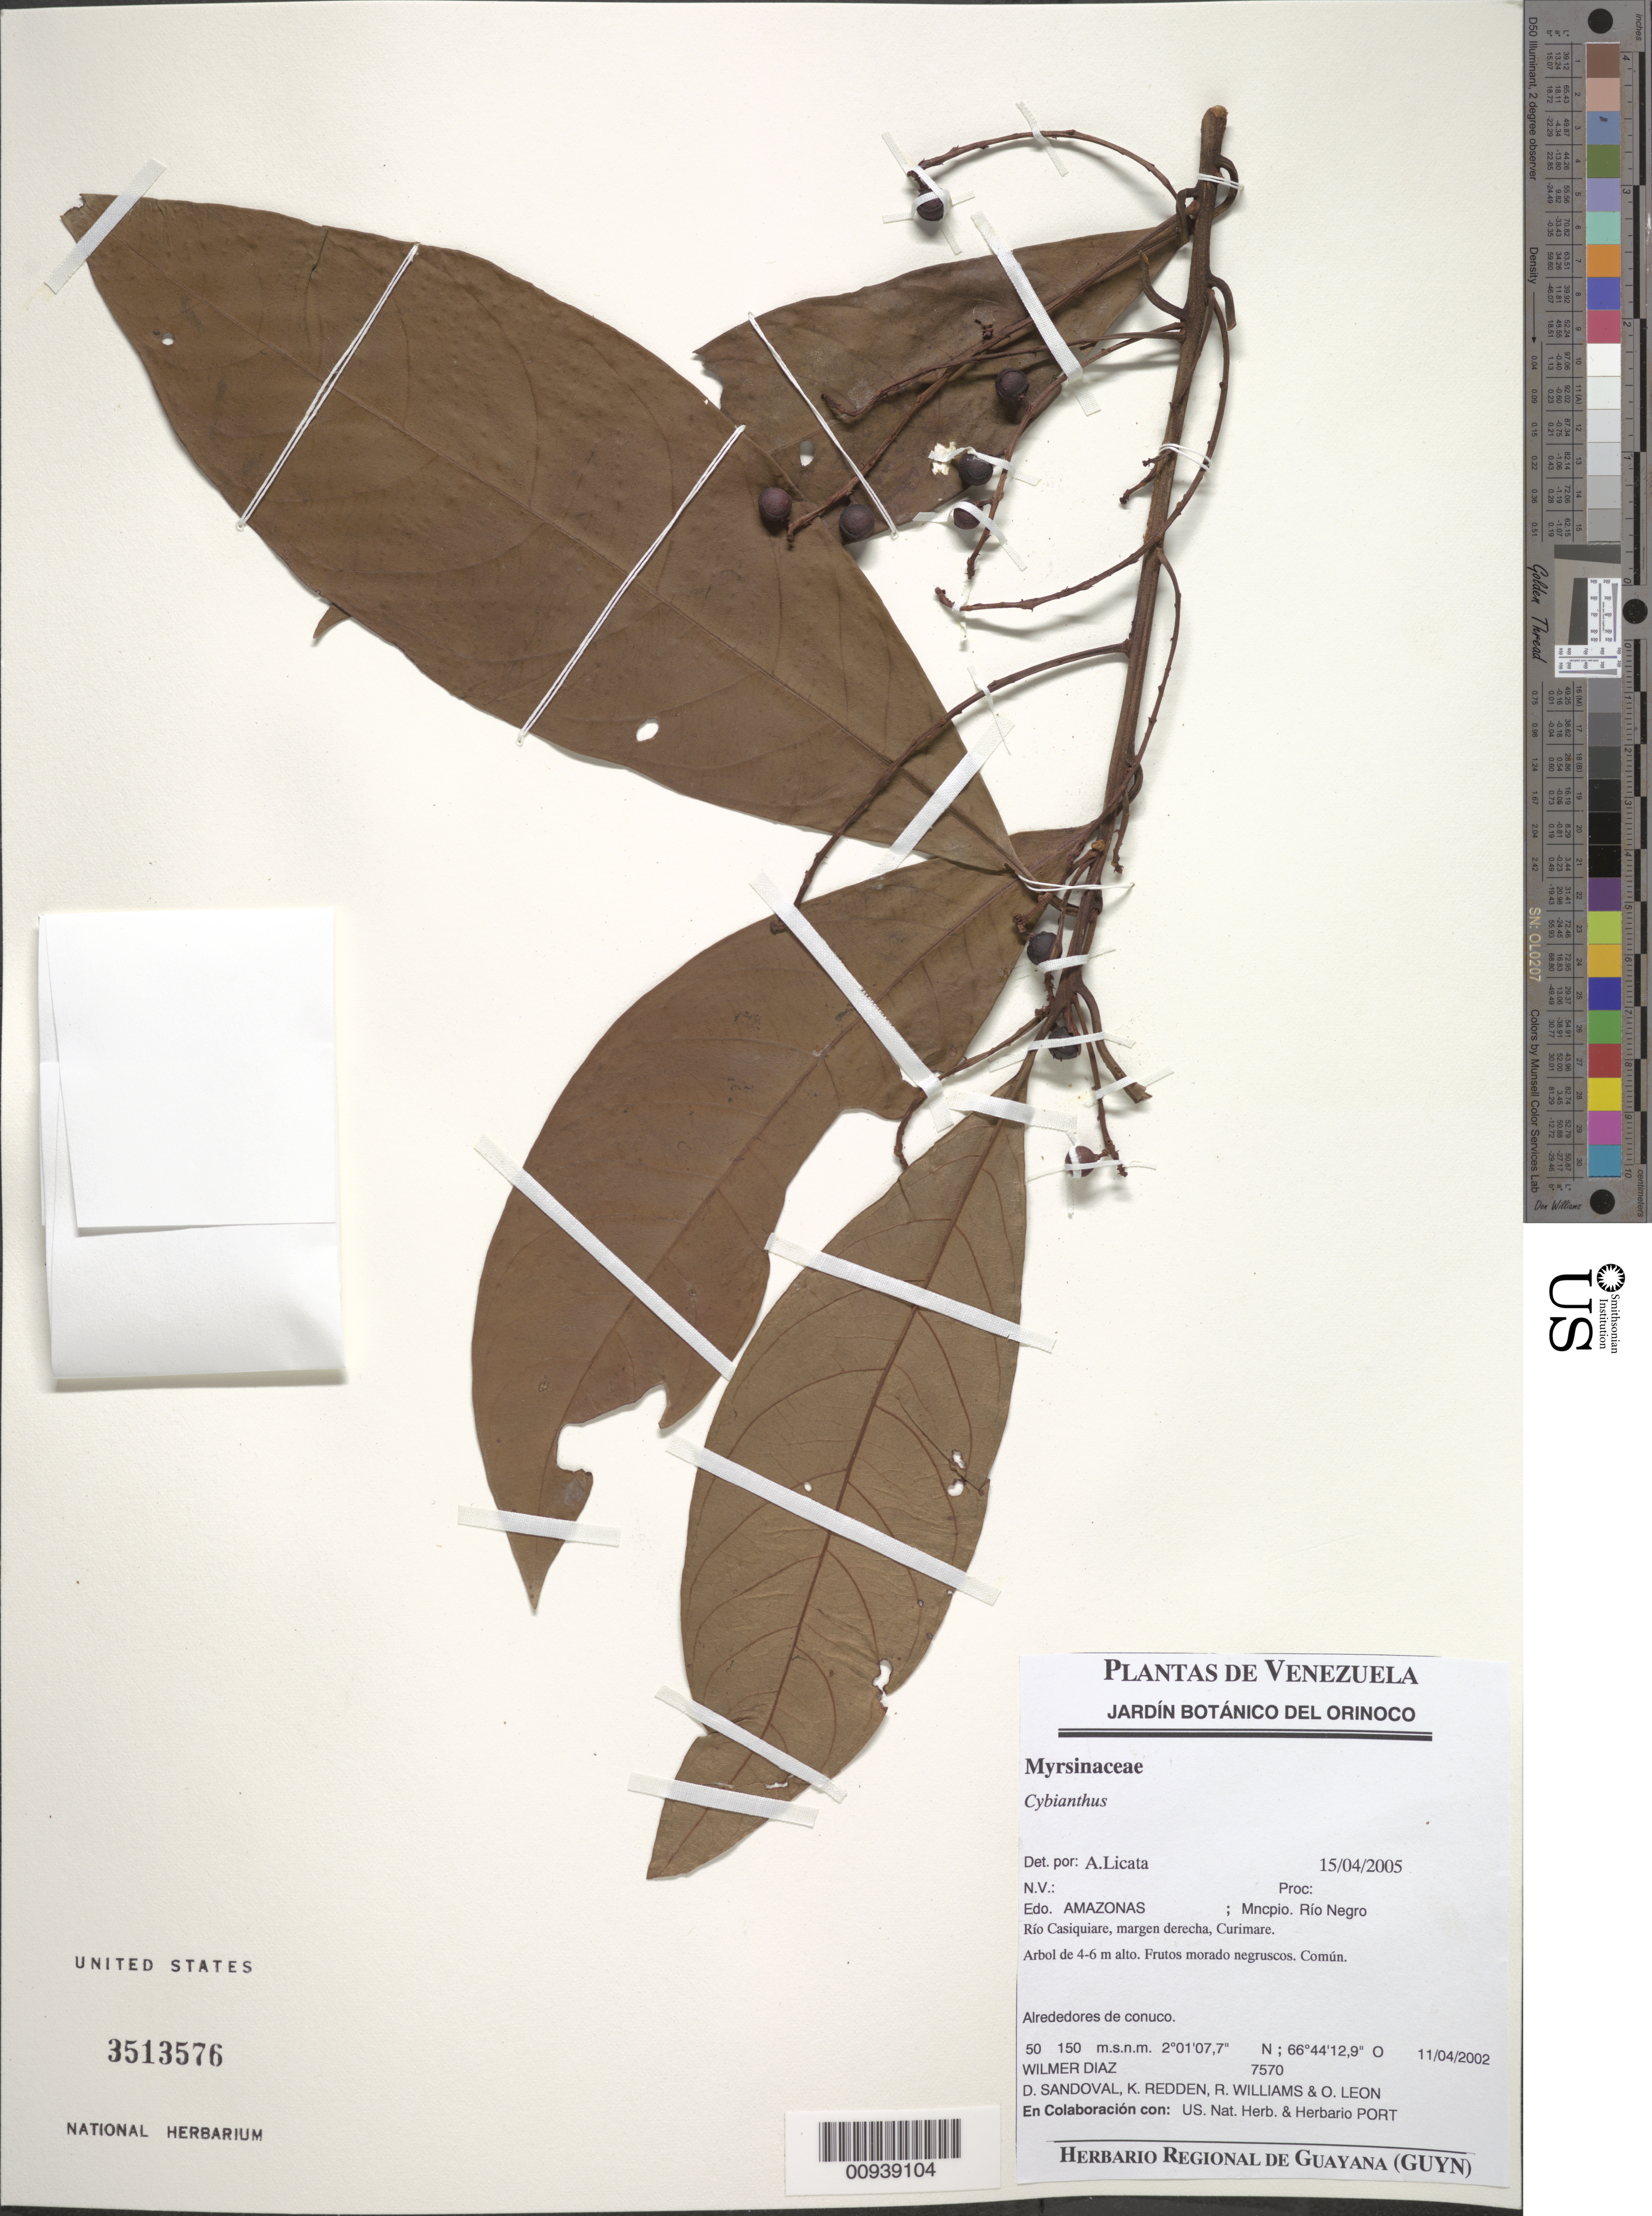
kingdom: Plantae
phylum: Tracheophyta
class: Magnoliopsida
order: Ericales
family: Primulaceae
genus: Cybianthus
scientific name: Cybianthus sp.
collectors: W. Díaz P., D. Sandoval, K. M. Redden, R. Williams & O. León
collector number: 7570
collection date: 2002-04-11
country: Venezuela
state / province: Amazonas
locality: Edo. Amazonas; Mncpio. Río Negro. Río Casiquiare, margen derecha, Curimare.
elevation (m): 50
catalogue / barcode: US 3513576